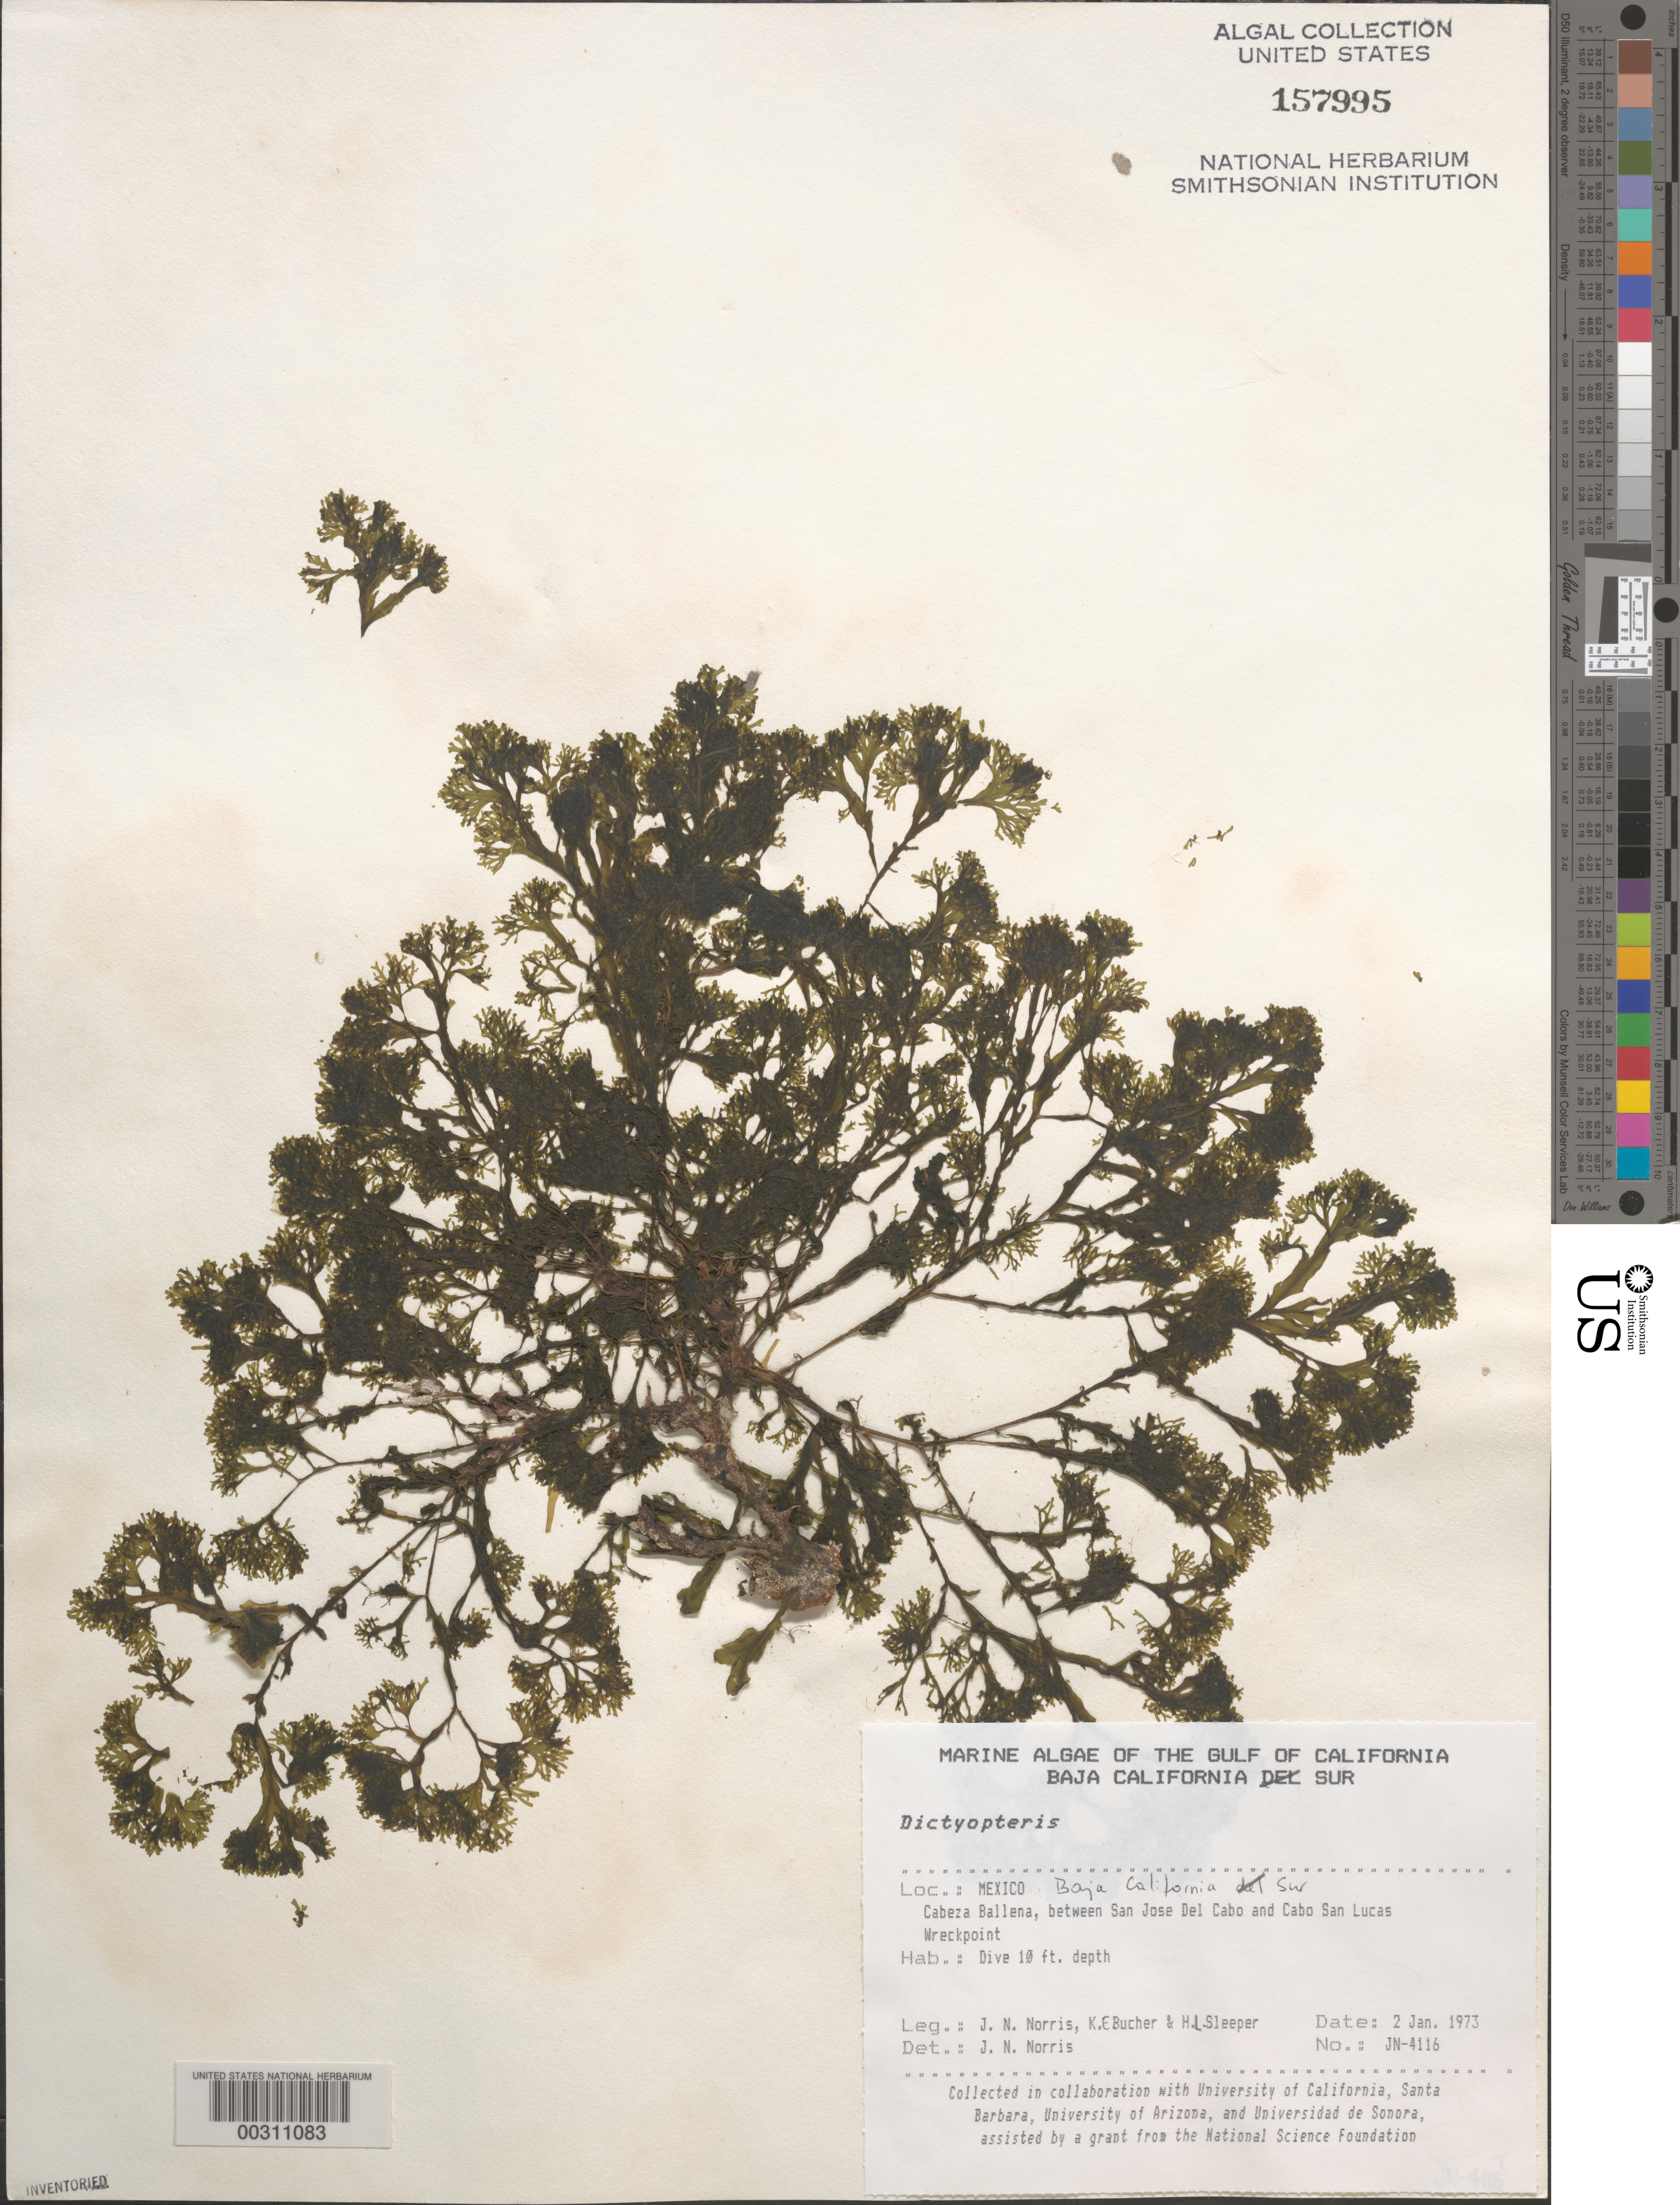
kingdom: Chromista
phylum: Ochrophyta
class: Phaeophyceae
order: Dictyotales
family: Dictyotaceae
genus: Dictyopteris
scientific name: Dictyopteris sp.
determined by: Norris, James N.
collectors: J. N. Norris, K. E. Bucher & H. Sleeper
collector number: JN-4116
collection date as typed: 02 Jan 1973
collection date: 1973-01-02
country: Mexico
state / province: Baja California Sur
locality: Cabeza Ballena between San Jose del Cabo and Cabo San Lucas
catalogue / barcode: US 157995